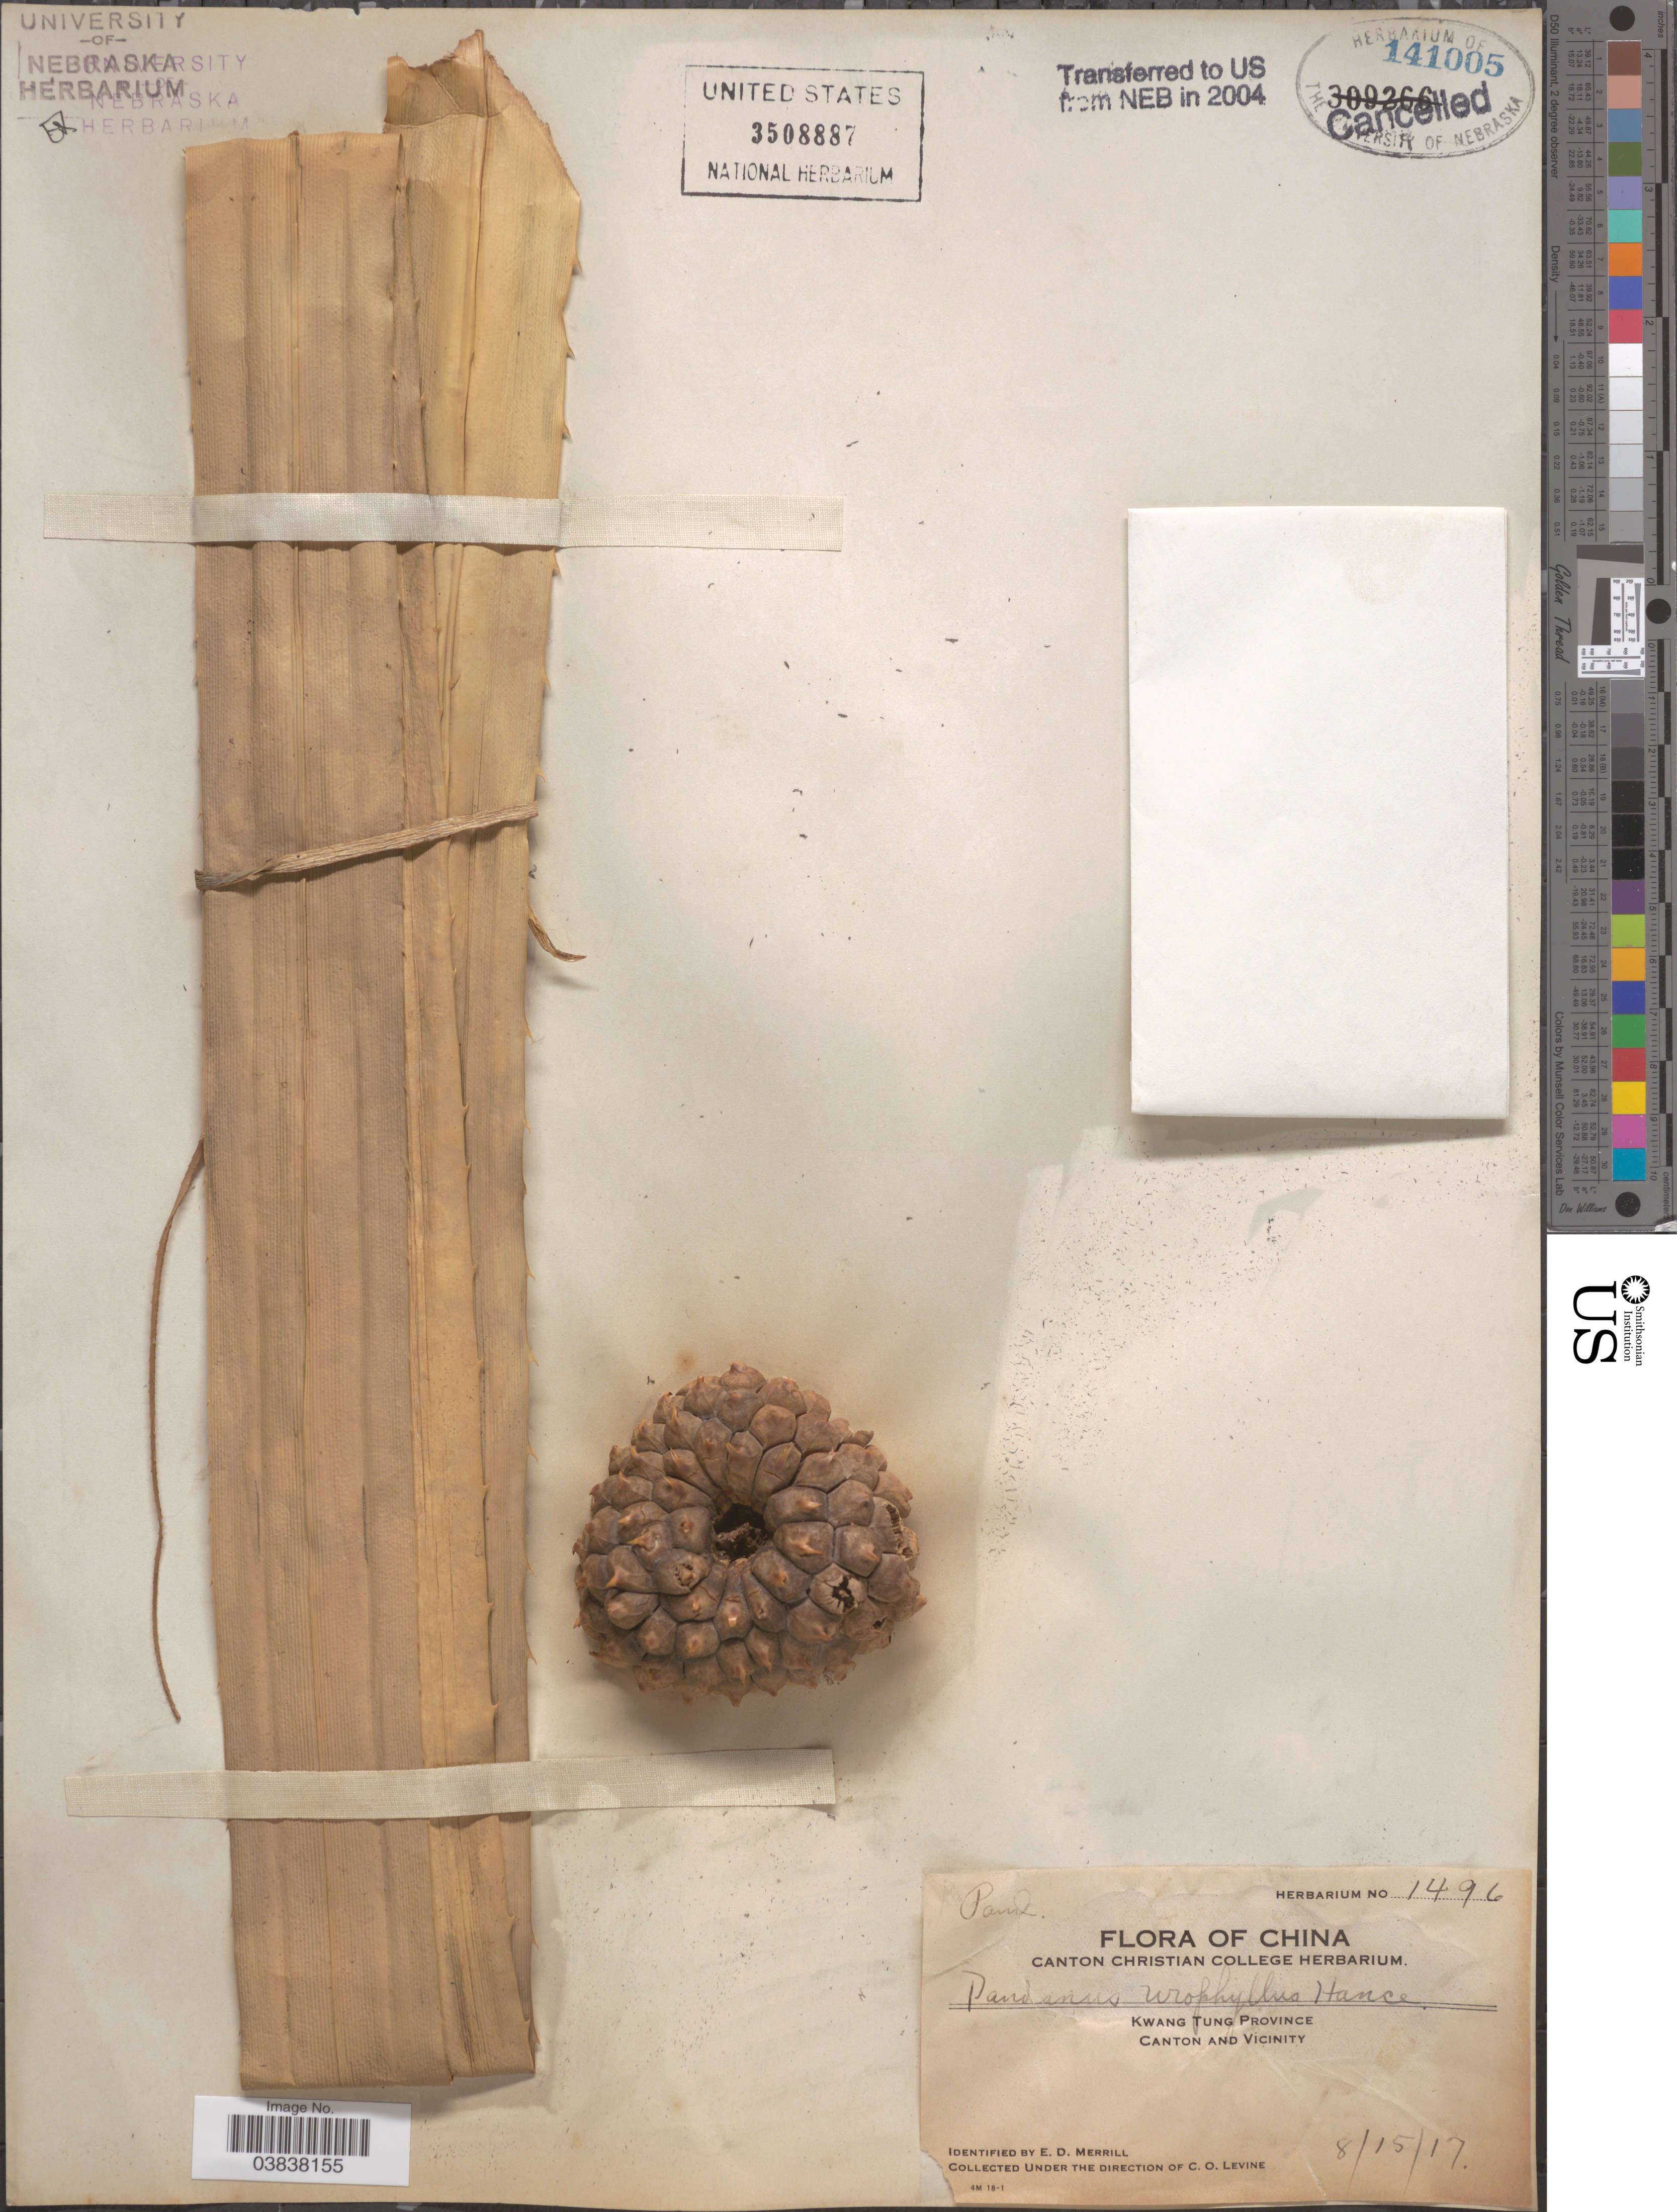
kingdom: Plantae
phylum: Tracheophyta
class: Liliopsida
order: Pandanales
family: Pandanaceae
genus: Pandanus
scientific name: Pandanus urophyllus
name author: Hance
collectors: C. O. Levine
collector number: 1496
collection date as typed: Transcribed d/m/y: 15/8/17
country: China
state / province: Guangdong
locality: Kwang Tung Province. Canton and Vicinity.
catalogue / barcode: US 3508887